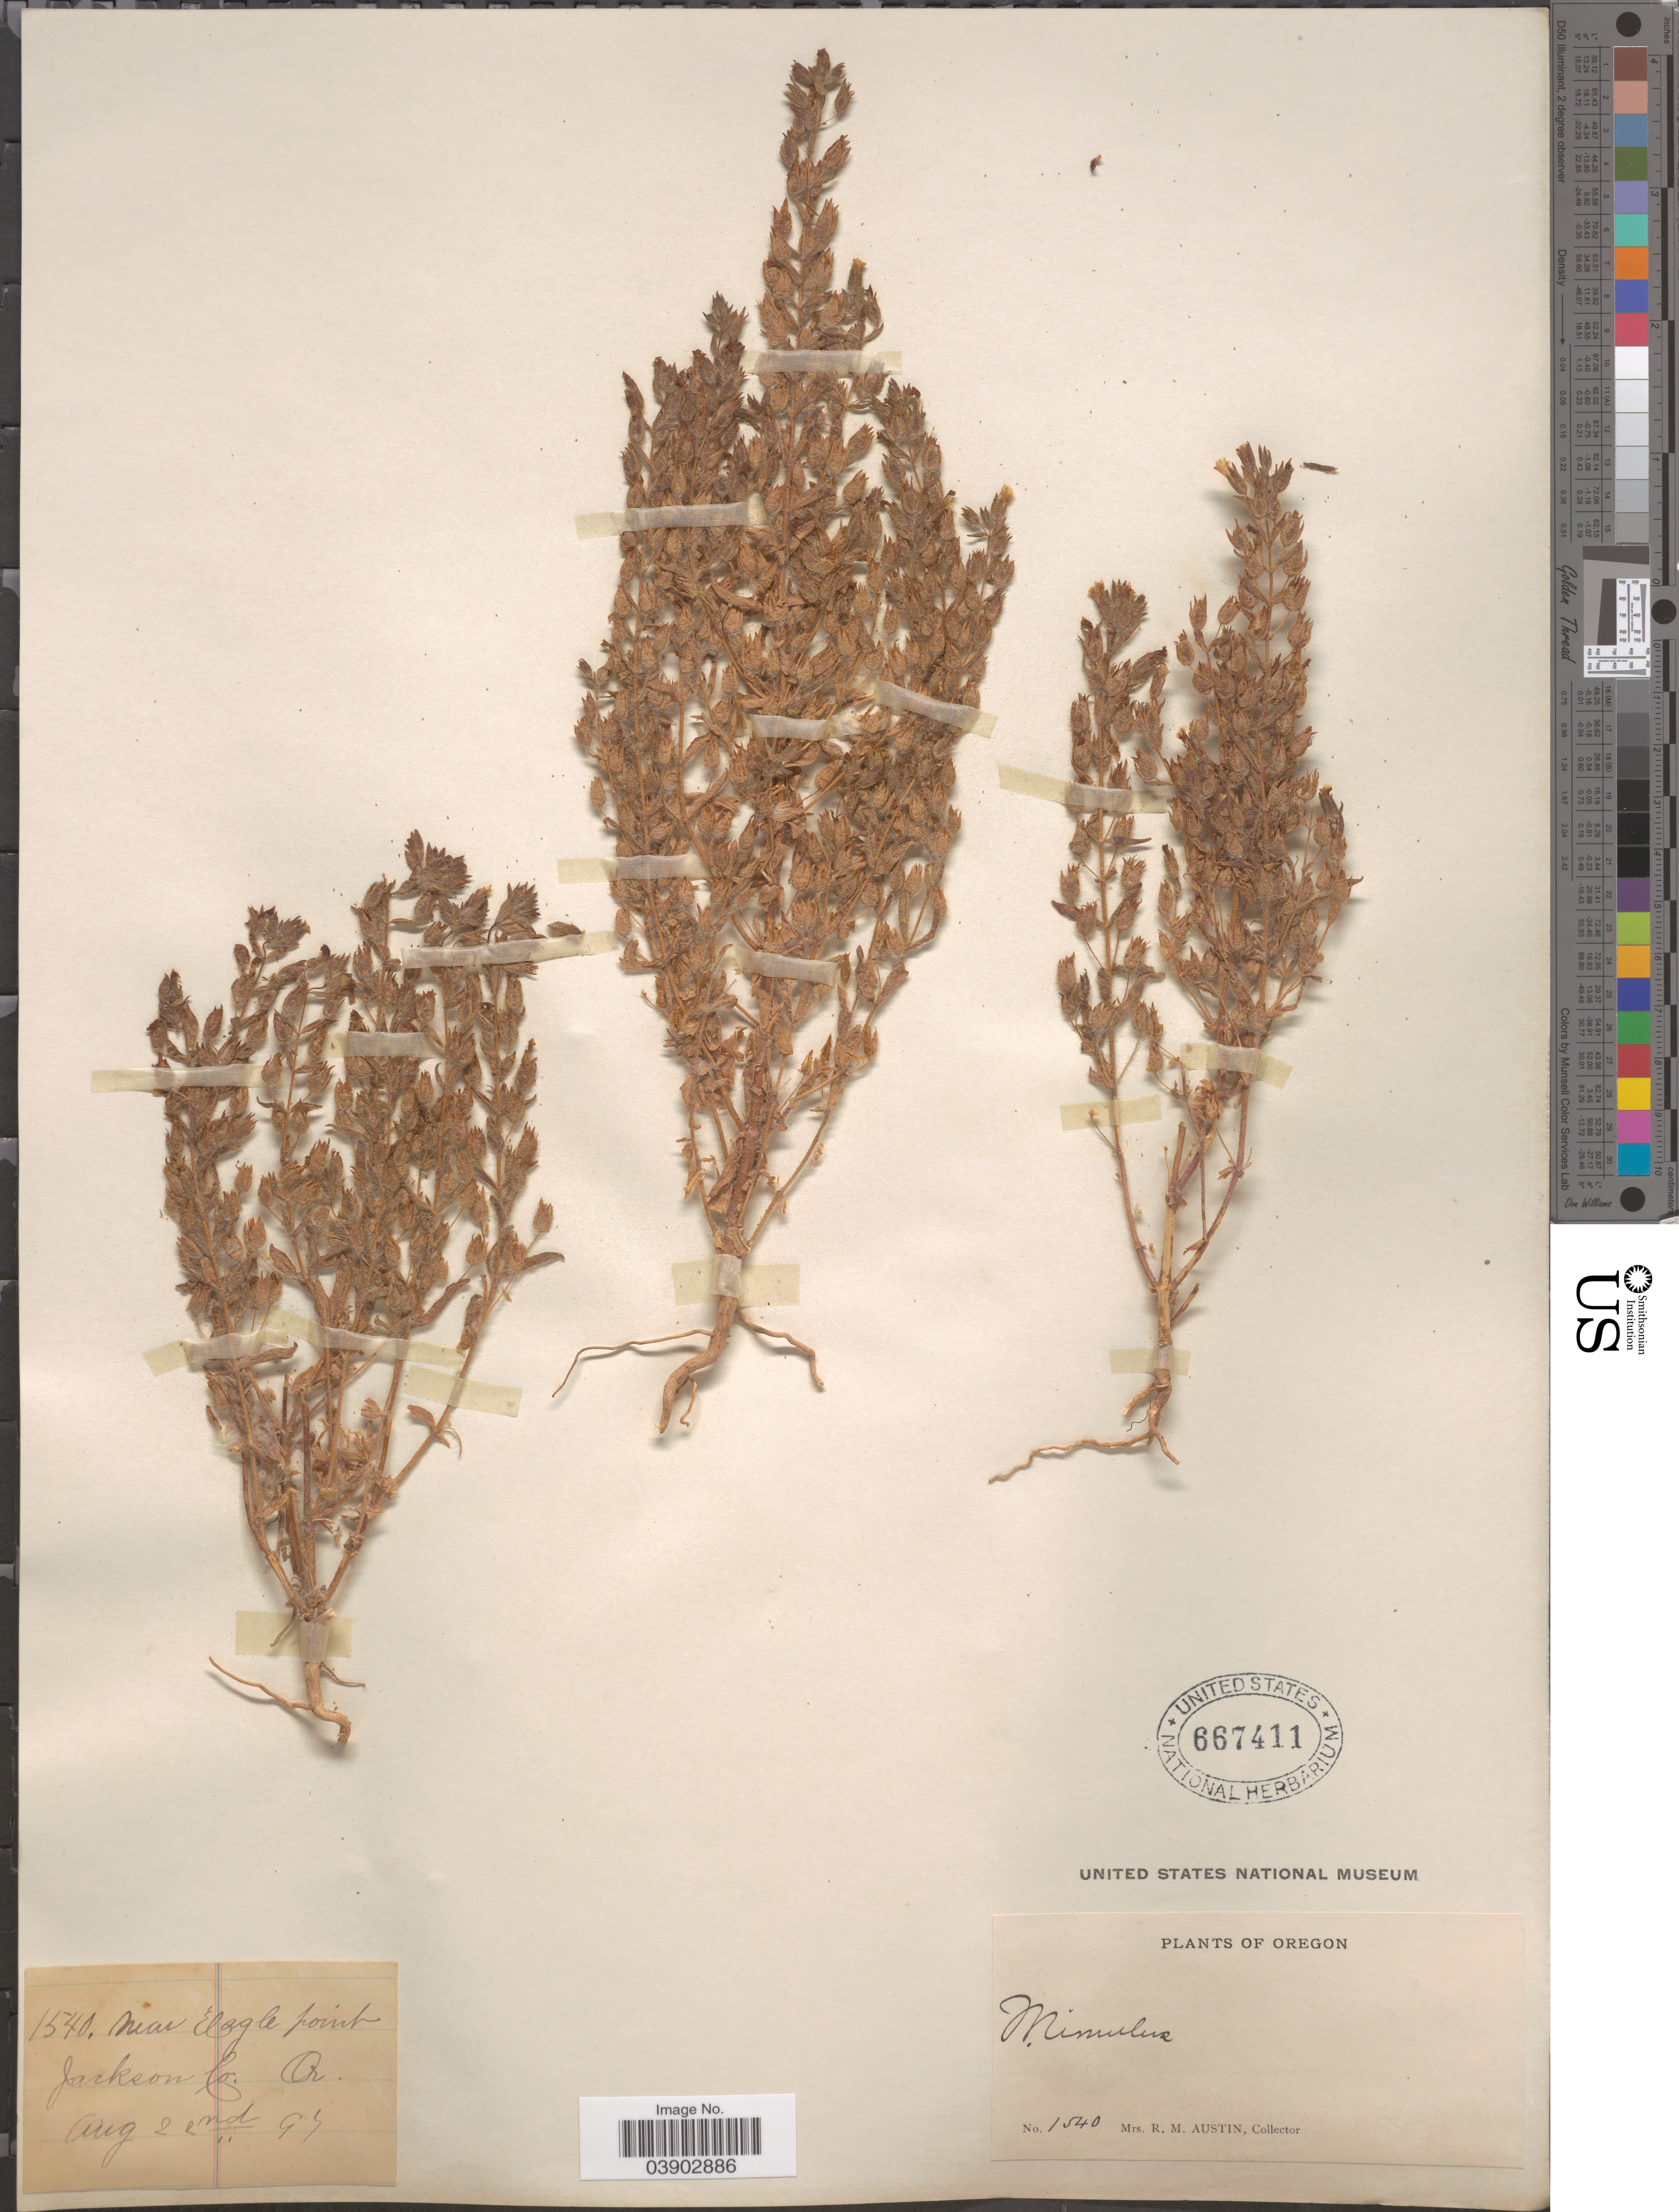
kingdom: Plantae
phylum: Tracheophyta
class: Magnoliopsida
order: Lamiales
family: Phrymaceae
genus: Mimetanthe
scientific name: Mimetanthe pilosa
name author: (Benth.) Greene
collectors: R. Austin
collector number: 1540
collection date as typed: Transcribed d/m/y: 22/8/97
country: United States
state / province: Oregon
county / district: Jackson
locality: Jackson Co.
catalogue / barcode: US 667411